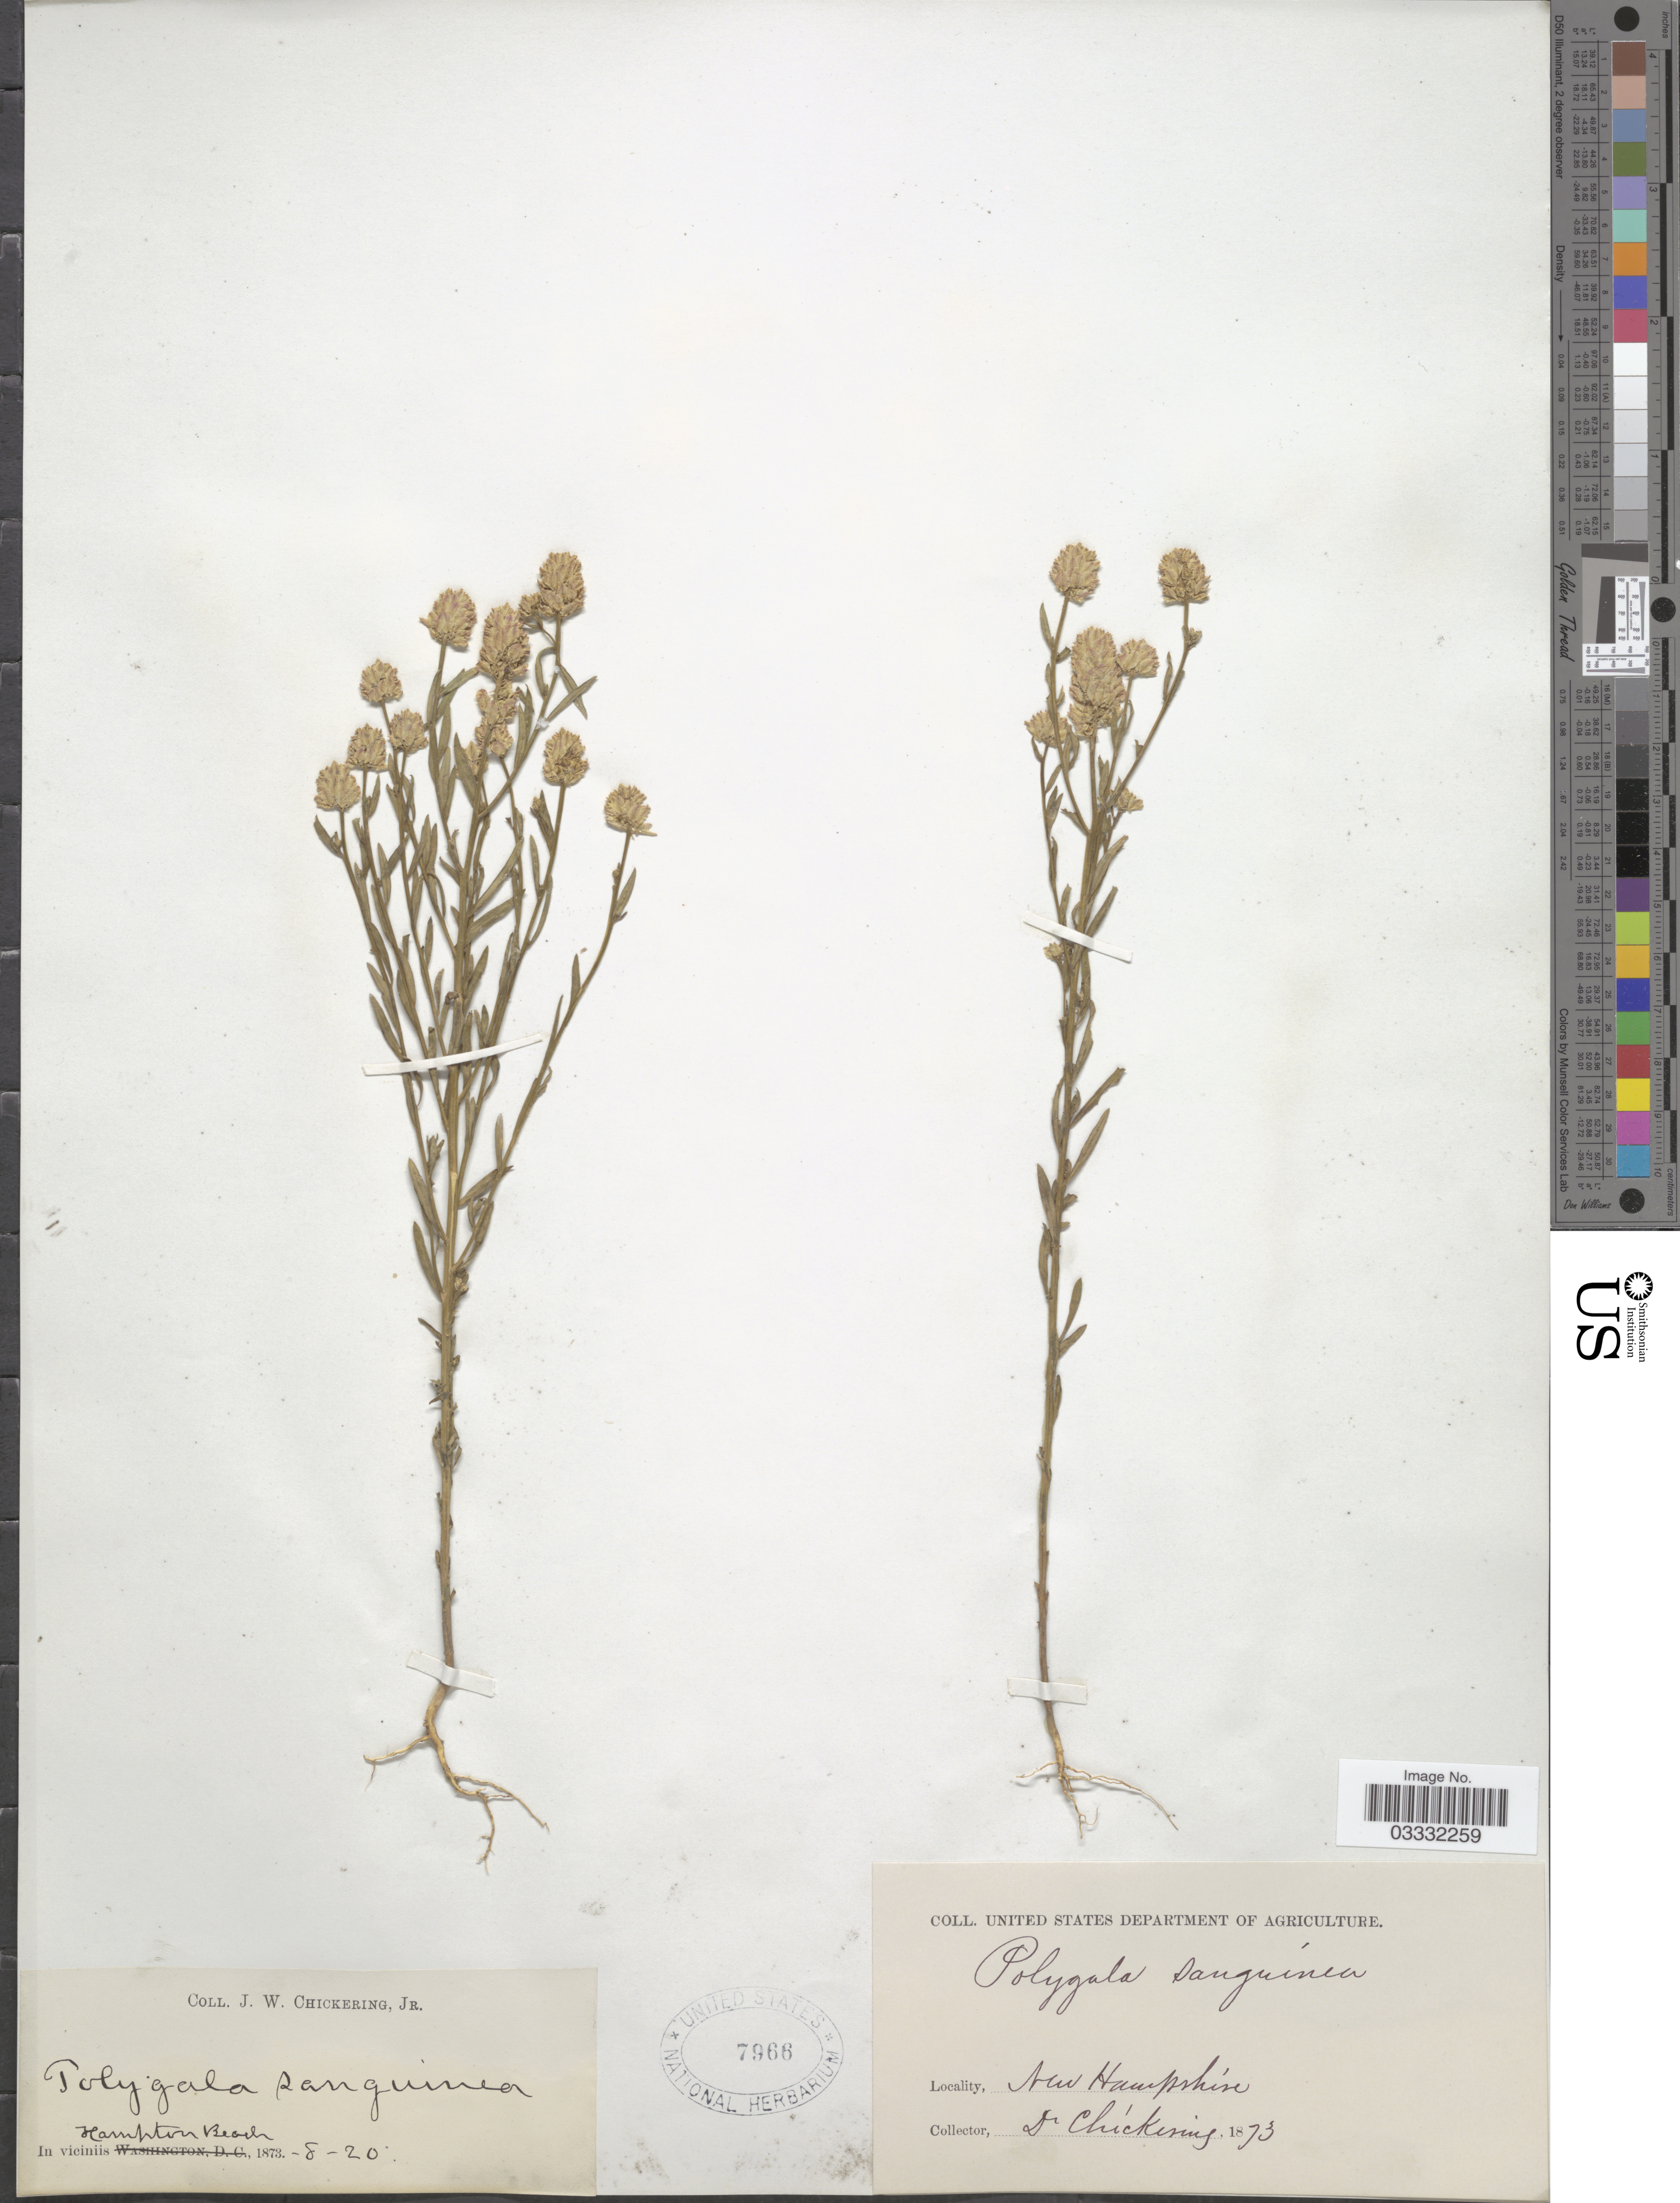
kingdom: Plantae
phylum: Tracheophyta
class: Magnoliopsida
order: Fabales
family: Polygalaceae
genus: Polygala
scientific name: Polygala sanguinea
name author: L.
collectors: J. W. Chickering Jr.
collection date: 1873-08-20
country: United States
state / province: New Hampshire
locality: In viciniis Hampton Beach.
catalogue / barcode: US 7966